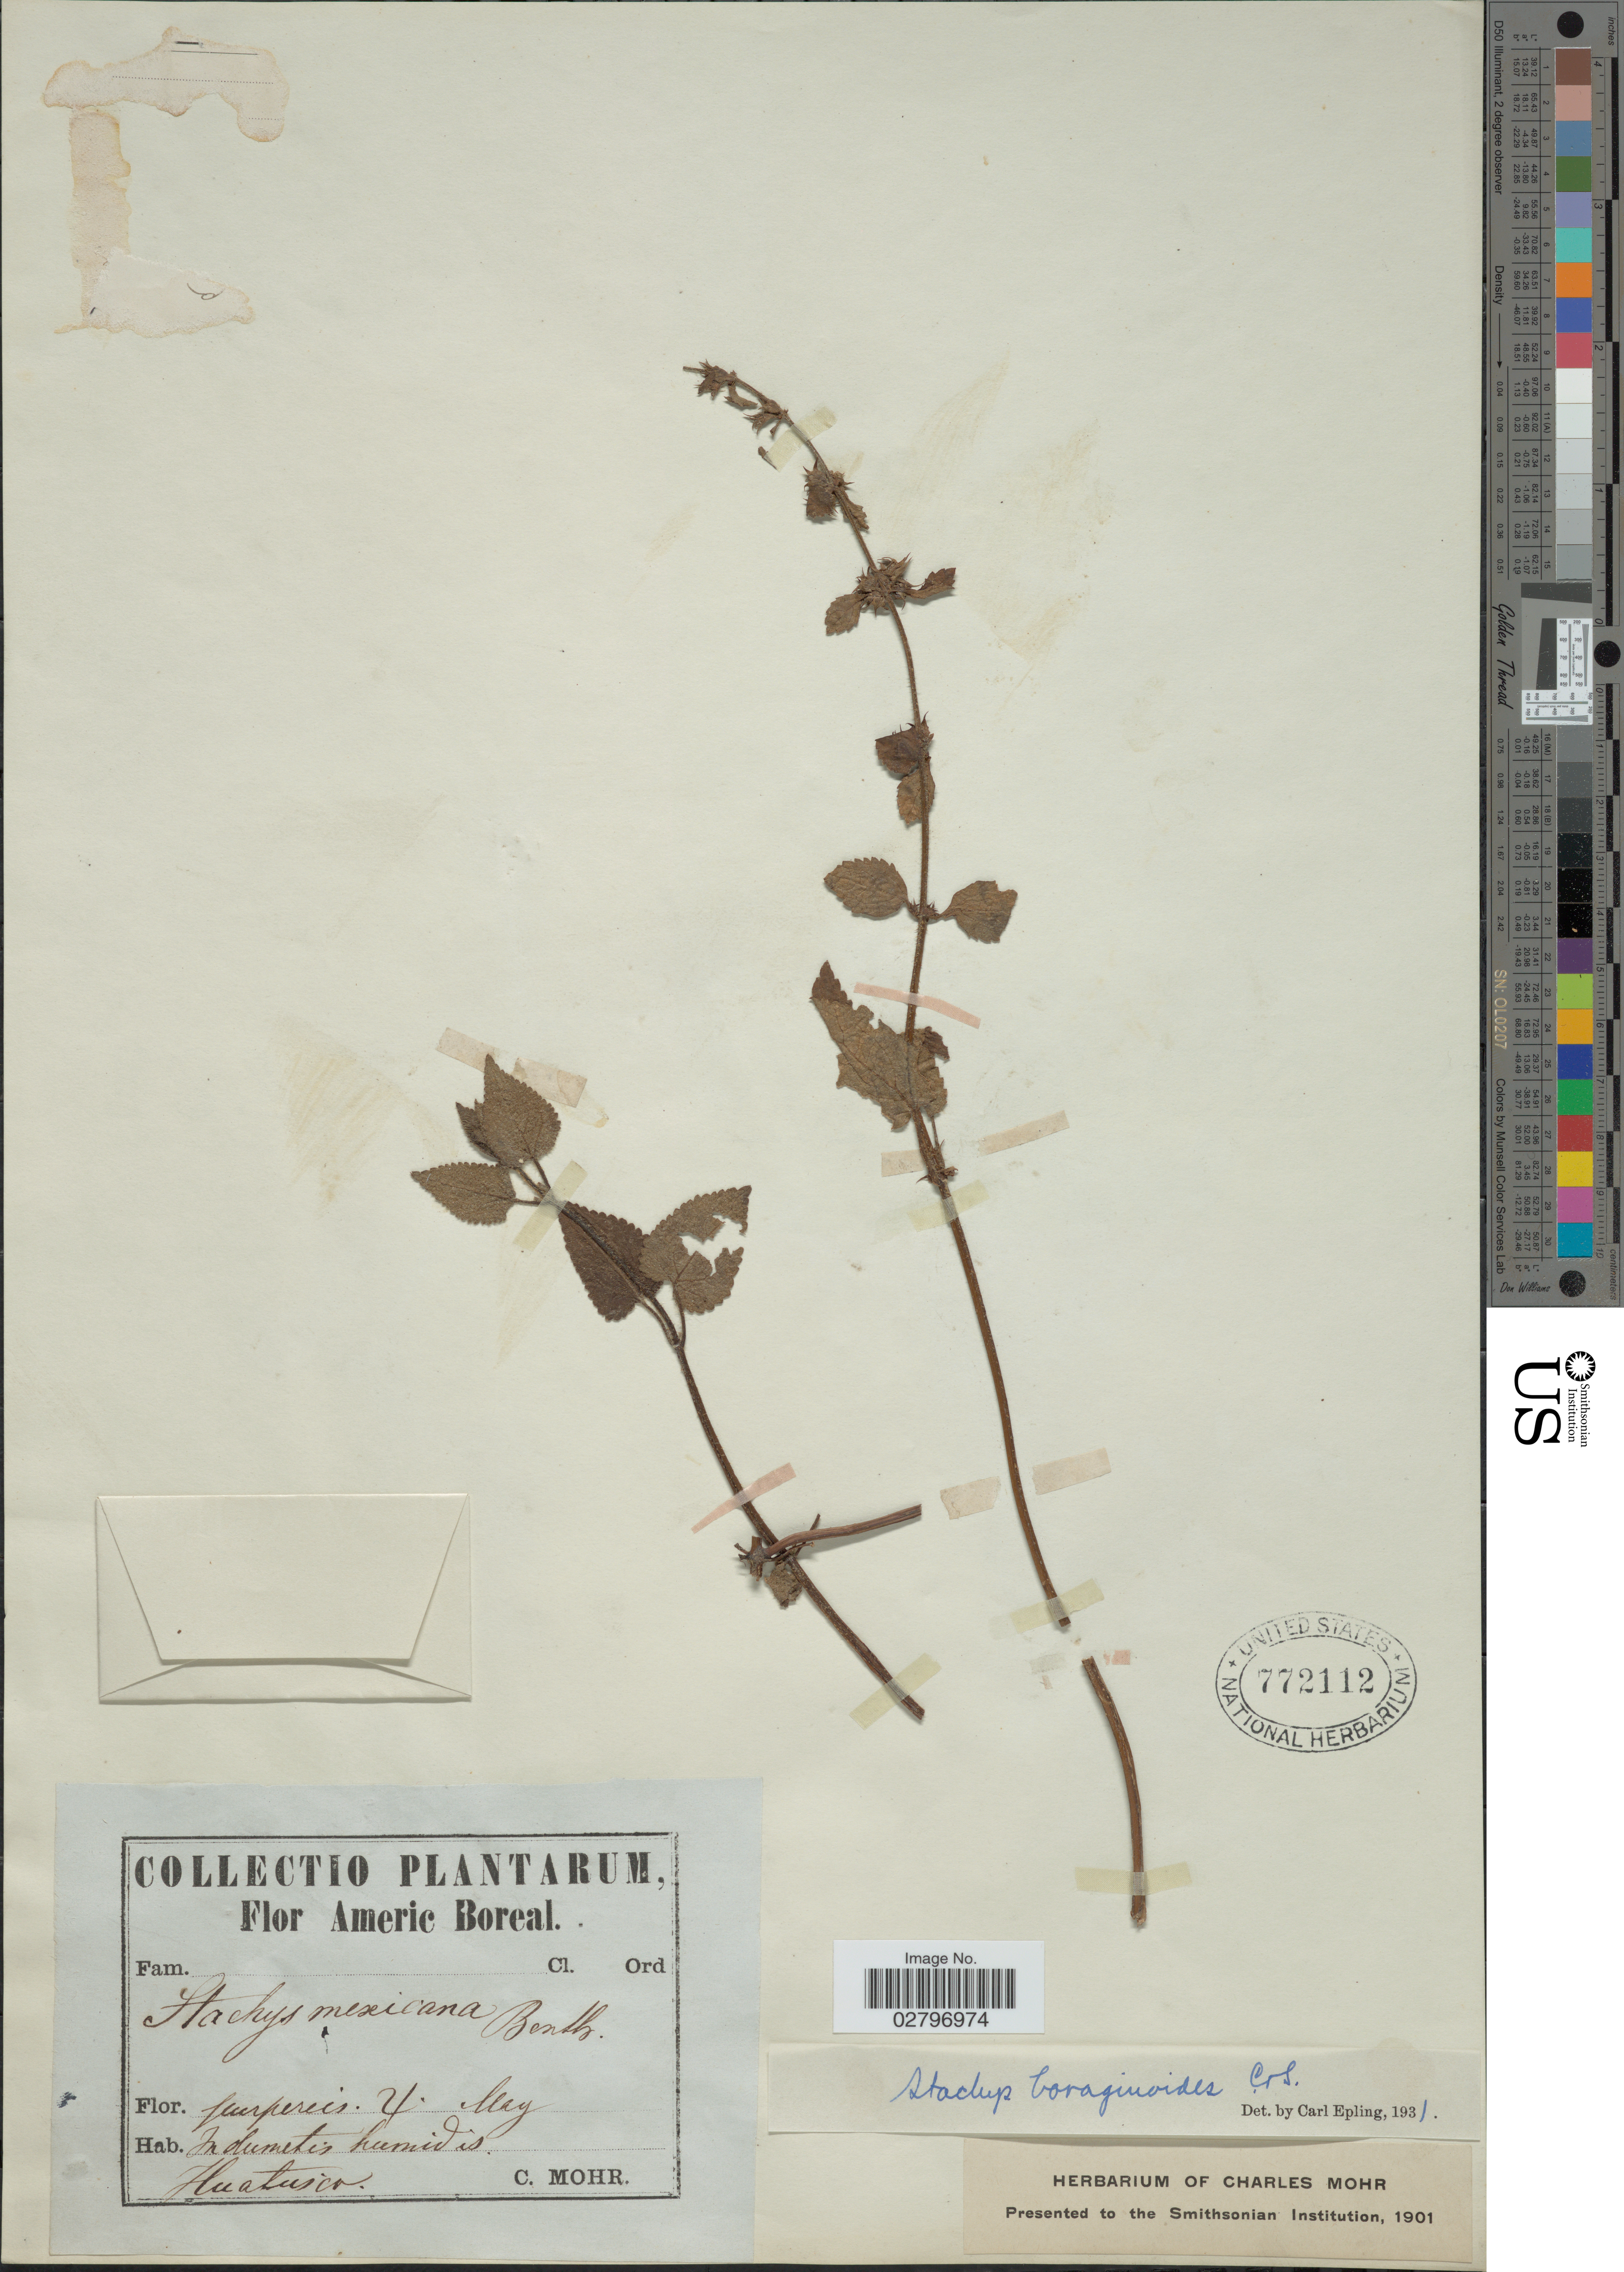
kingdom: Plantae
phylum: Tracheophyta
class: Magnoliopsida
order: Lamiales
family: Lamiaceae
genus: Stachys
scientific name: Stachys boraginoides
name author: Schltdl. & Cham.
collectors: Mohr, C. T. (herbarium)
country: Mexico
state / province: Veracruz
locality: Huatusco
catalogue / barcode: US 772112